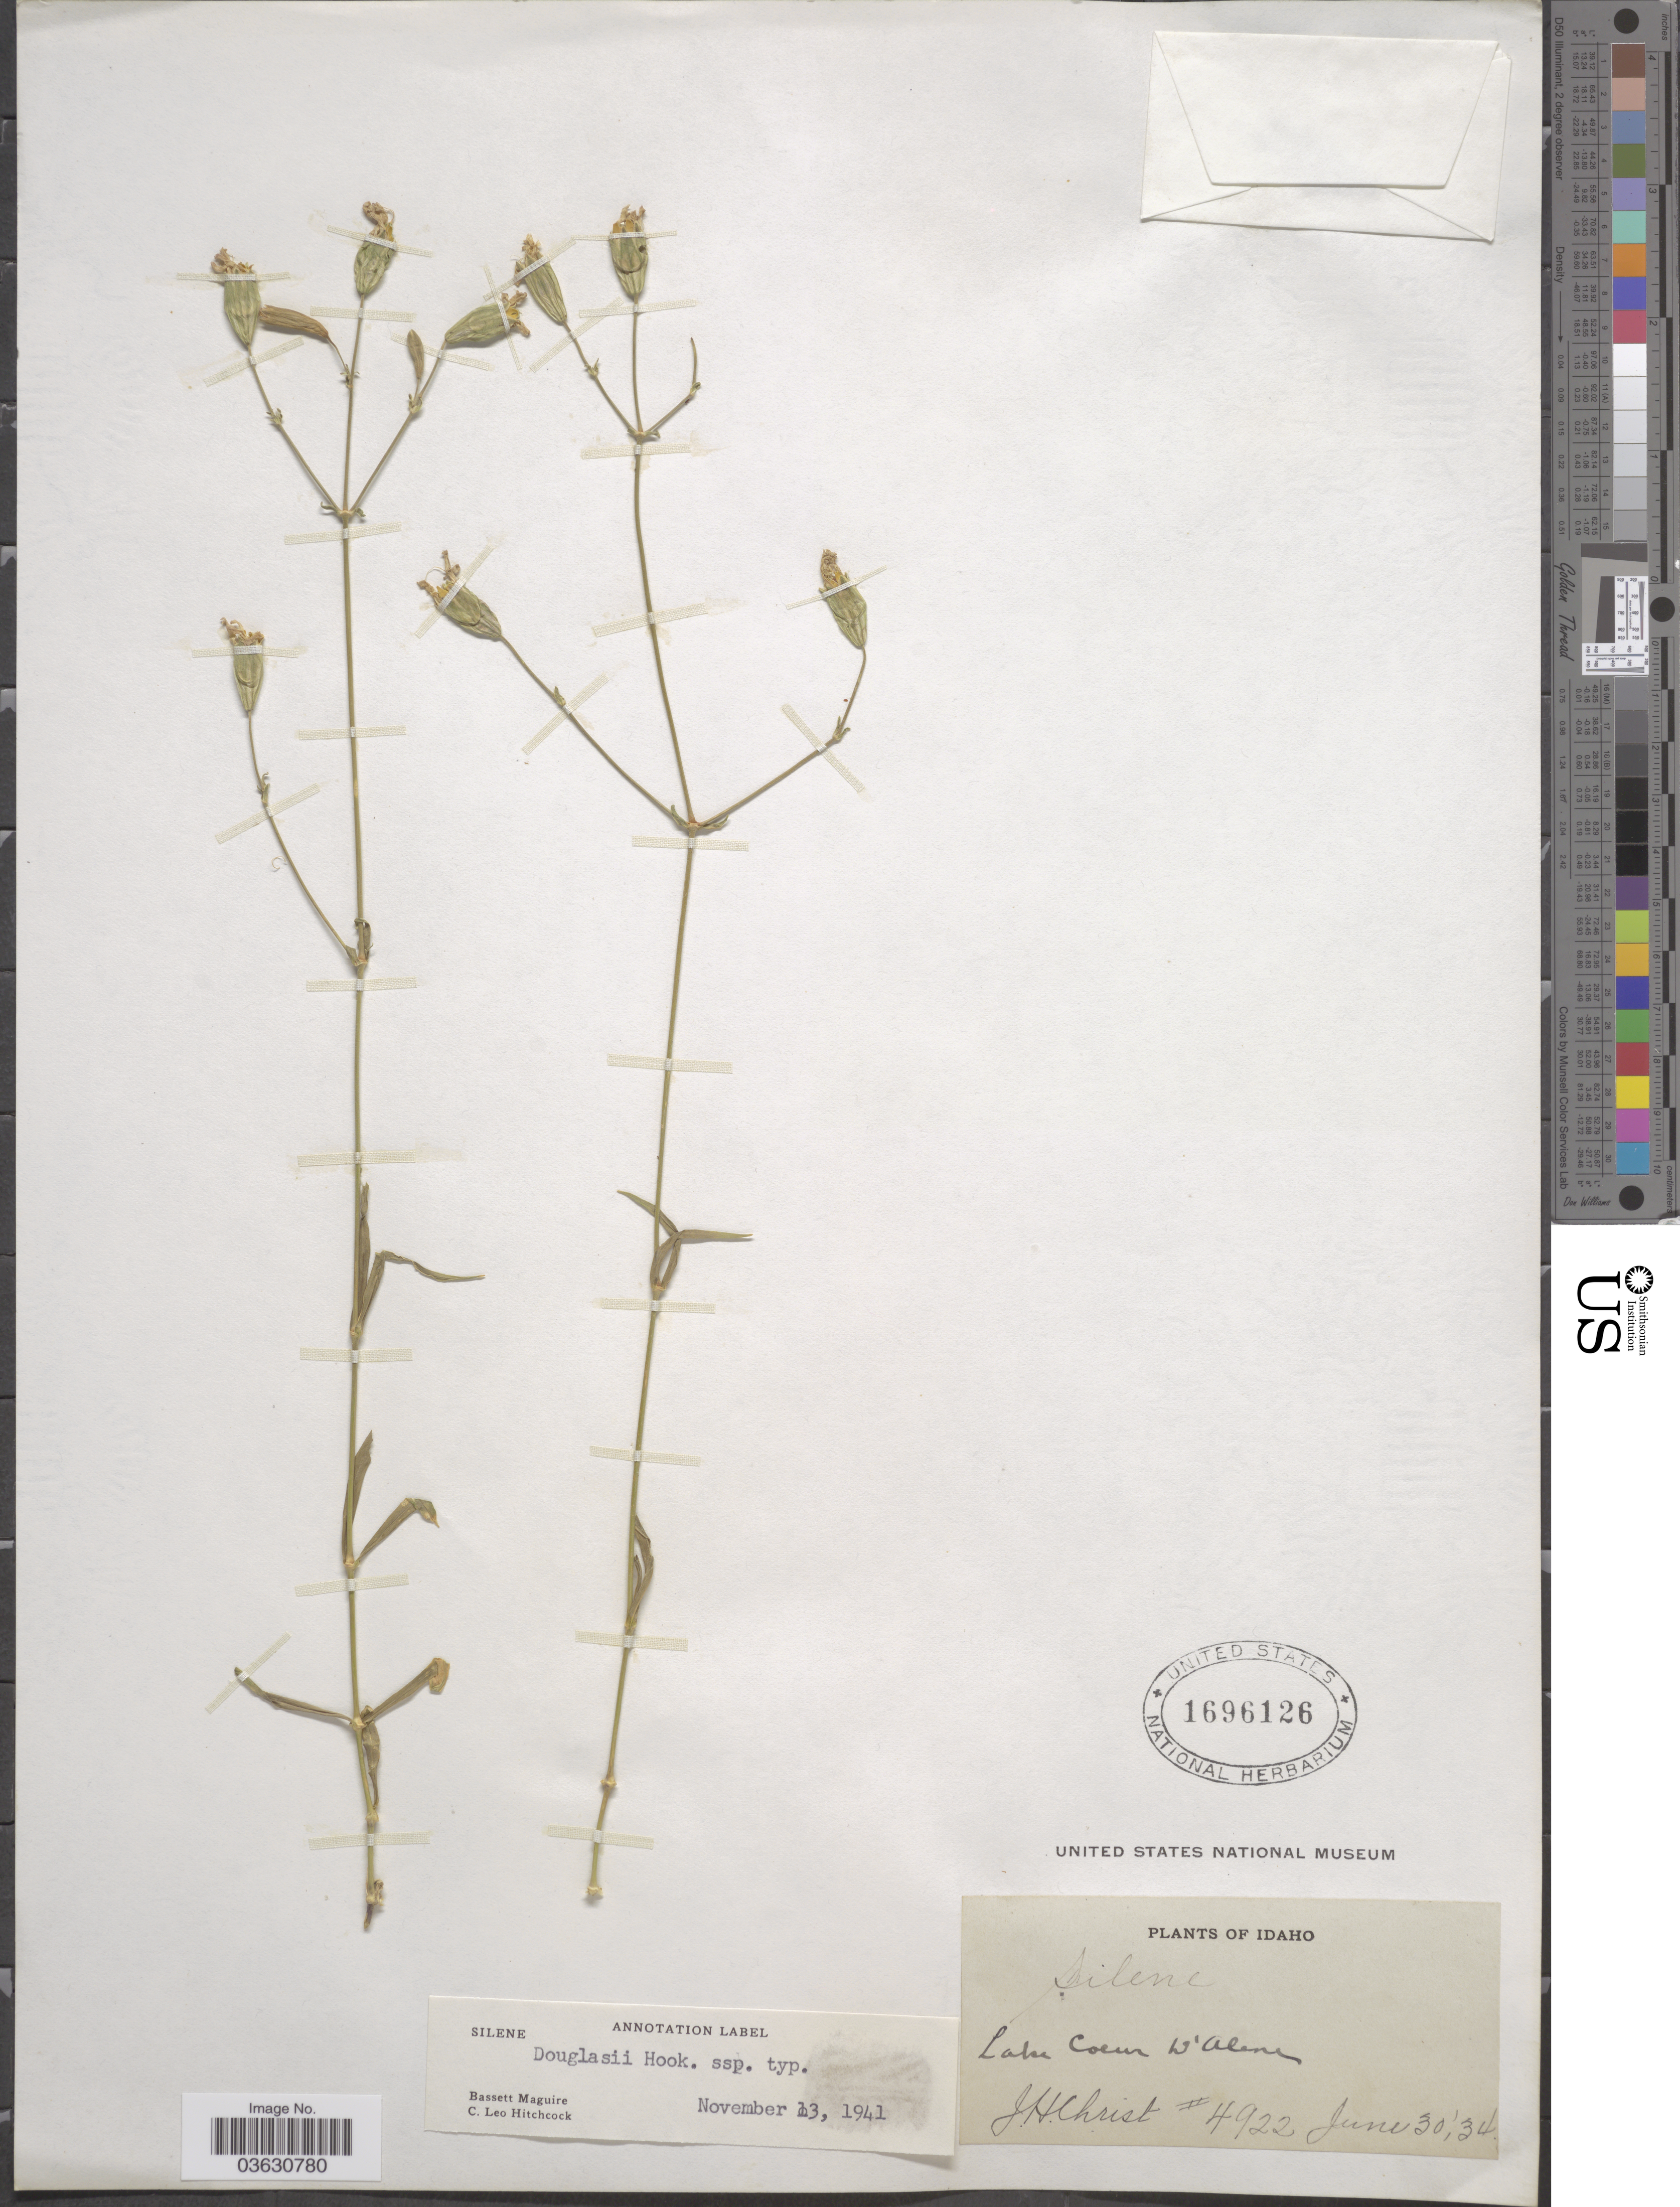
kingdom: Plantae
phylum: Tracheophyta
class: Magnoliopsida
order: Caryophyllales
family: Caryophyllaceae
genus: Silene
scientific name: Silene douglasii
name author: Hook.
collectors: J. H. Christ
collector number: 4922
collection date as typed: Transcribed d/m/y: 30/6/34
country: United States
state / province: Idaho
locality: Lake Coeur D'Alene.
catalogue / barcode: US 1696126